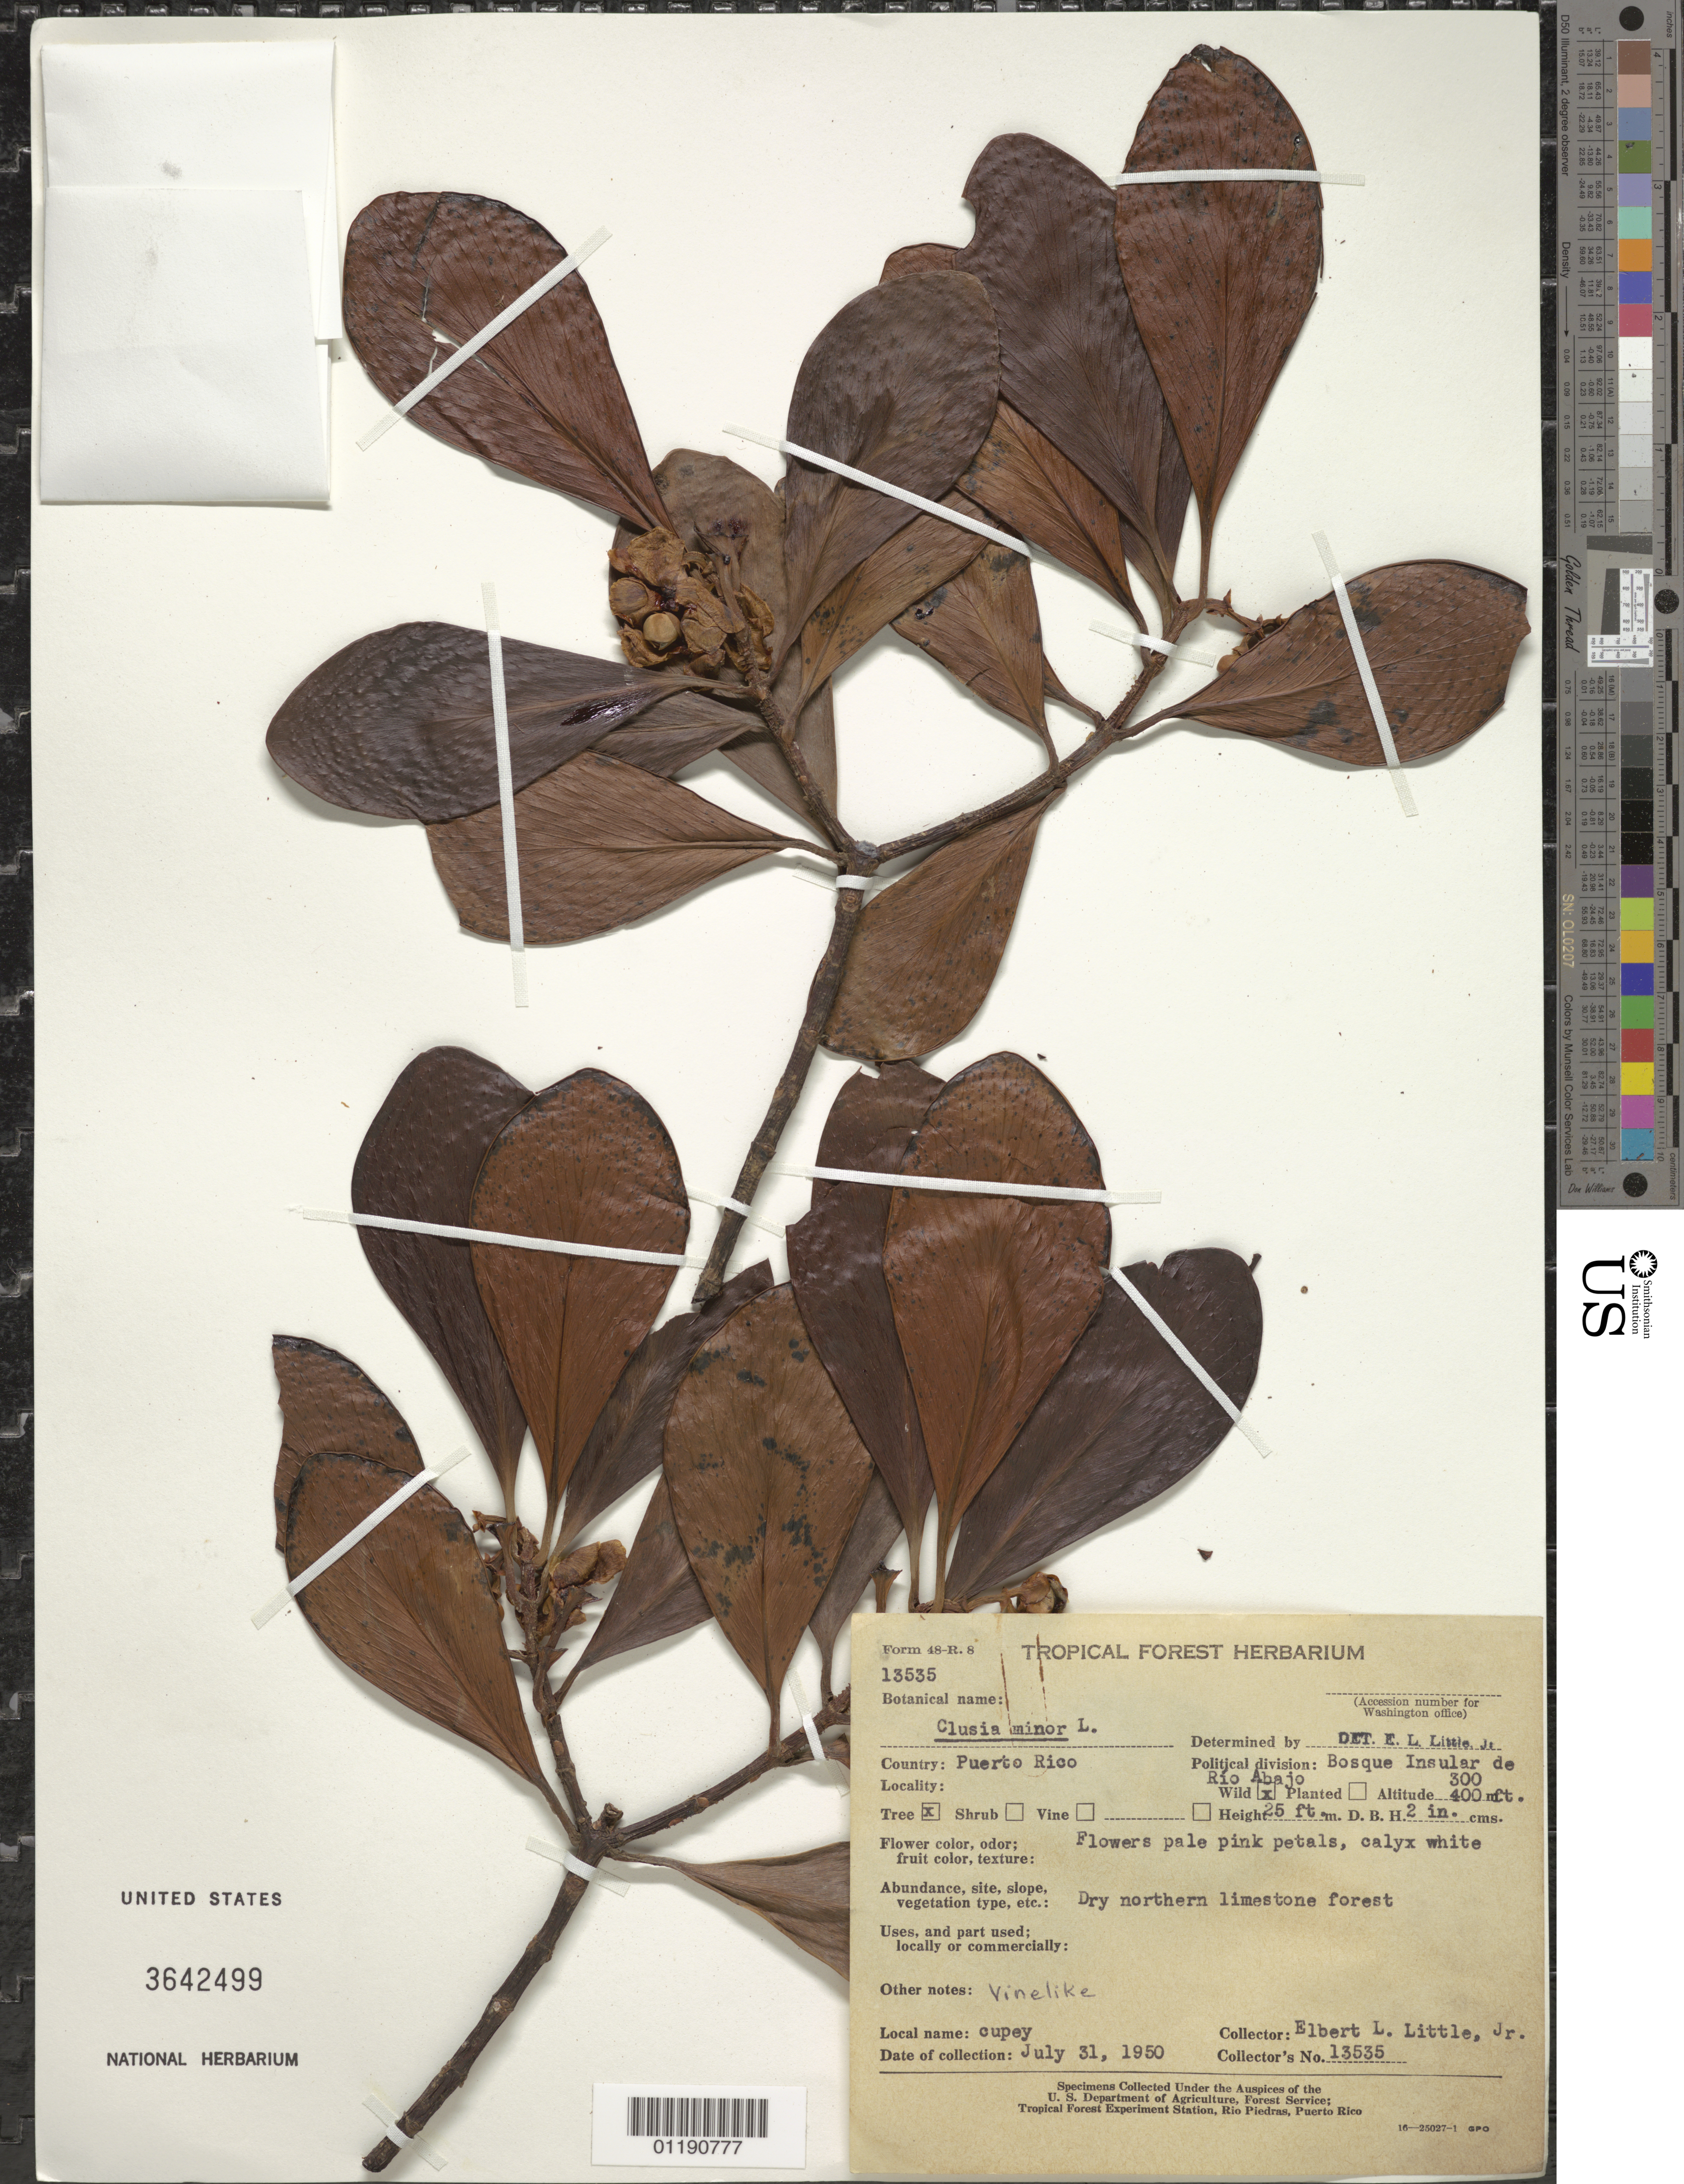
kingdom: Plantae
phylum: Tracheophyta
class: Magnoliopsida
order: Malpighiales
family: Clusiaceae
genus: Clusia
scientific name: Clusia minor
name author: L.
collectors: E. L. Little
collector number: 13535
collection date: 1950-07-31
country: Puerto Rico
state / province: Bosque Insular de Rio Abajo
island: Puerto Rico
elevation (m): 300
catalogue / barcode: US 3642499